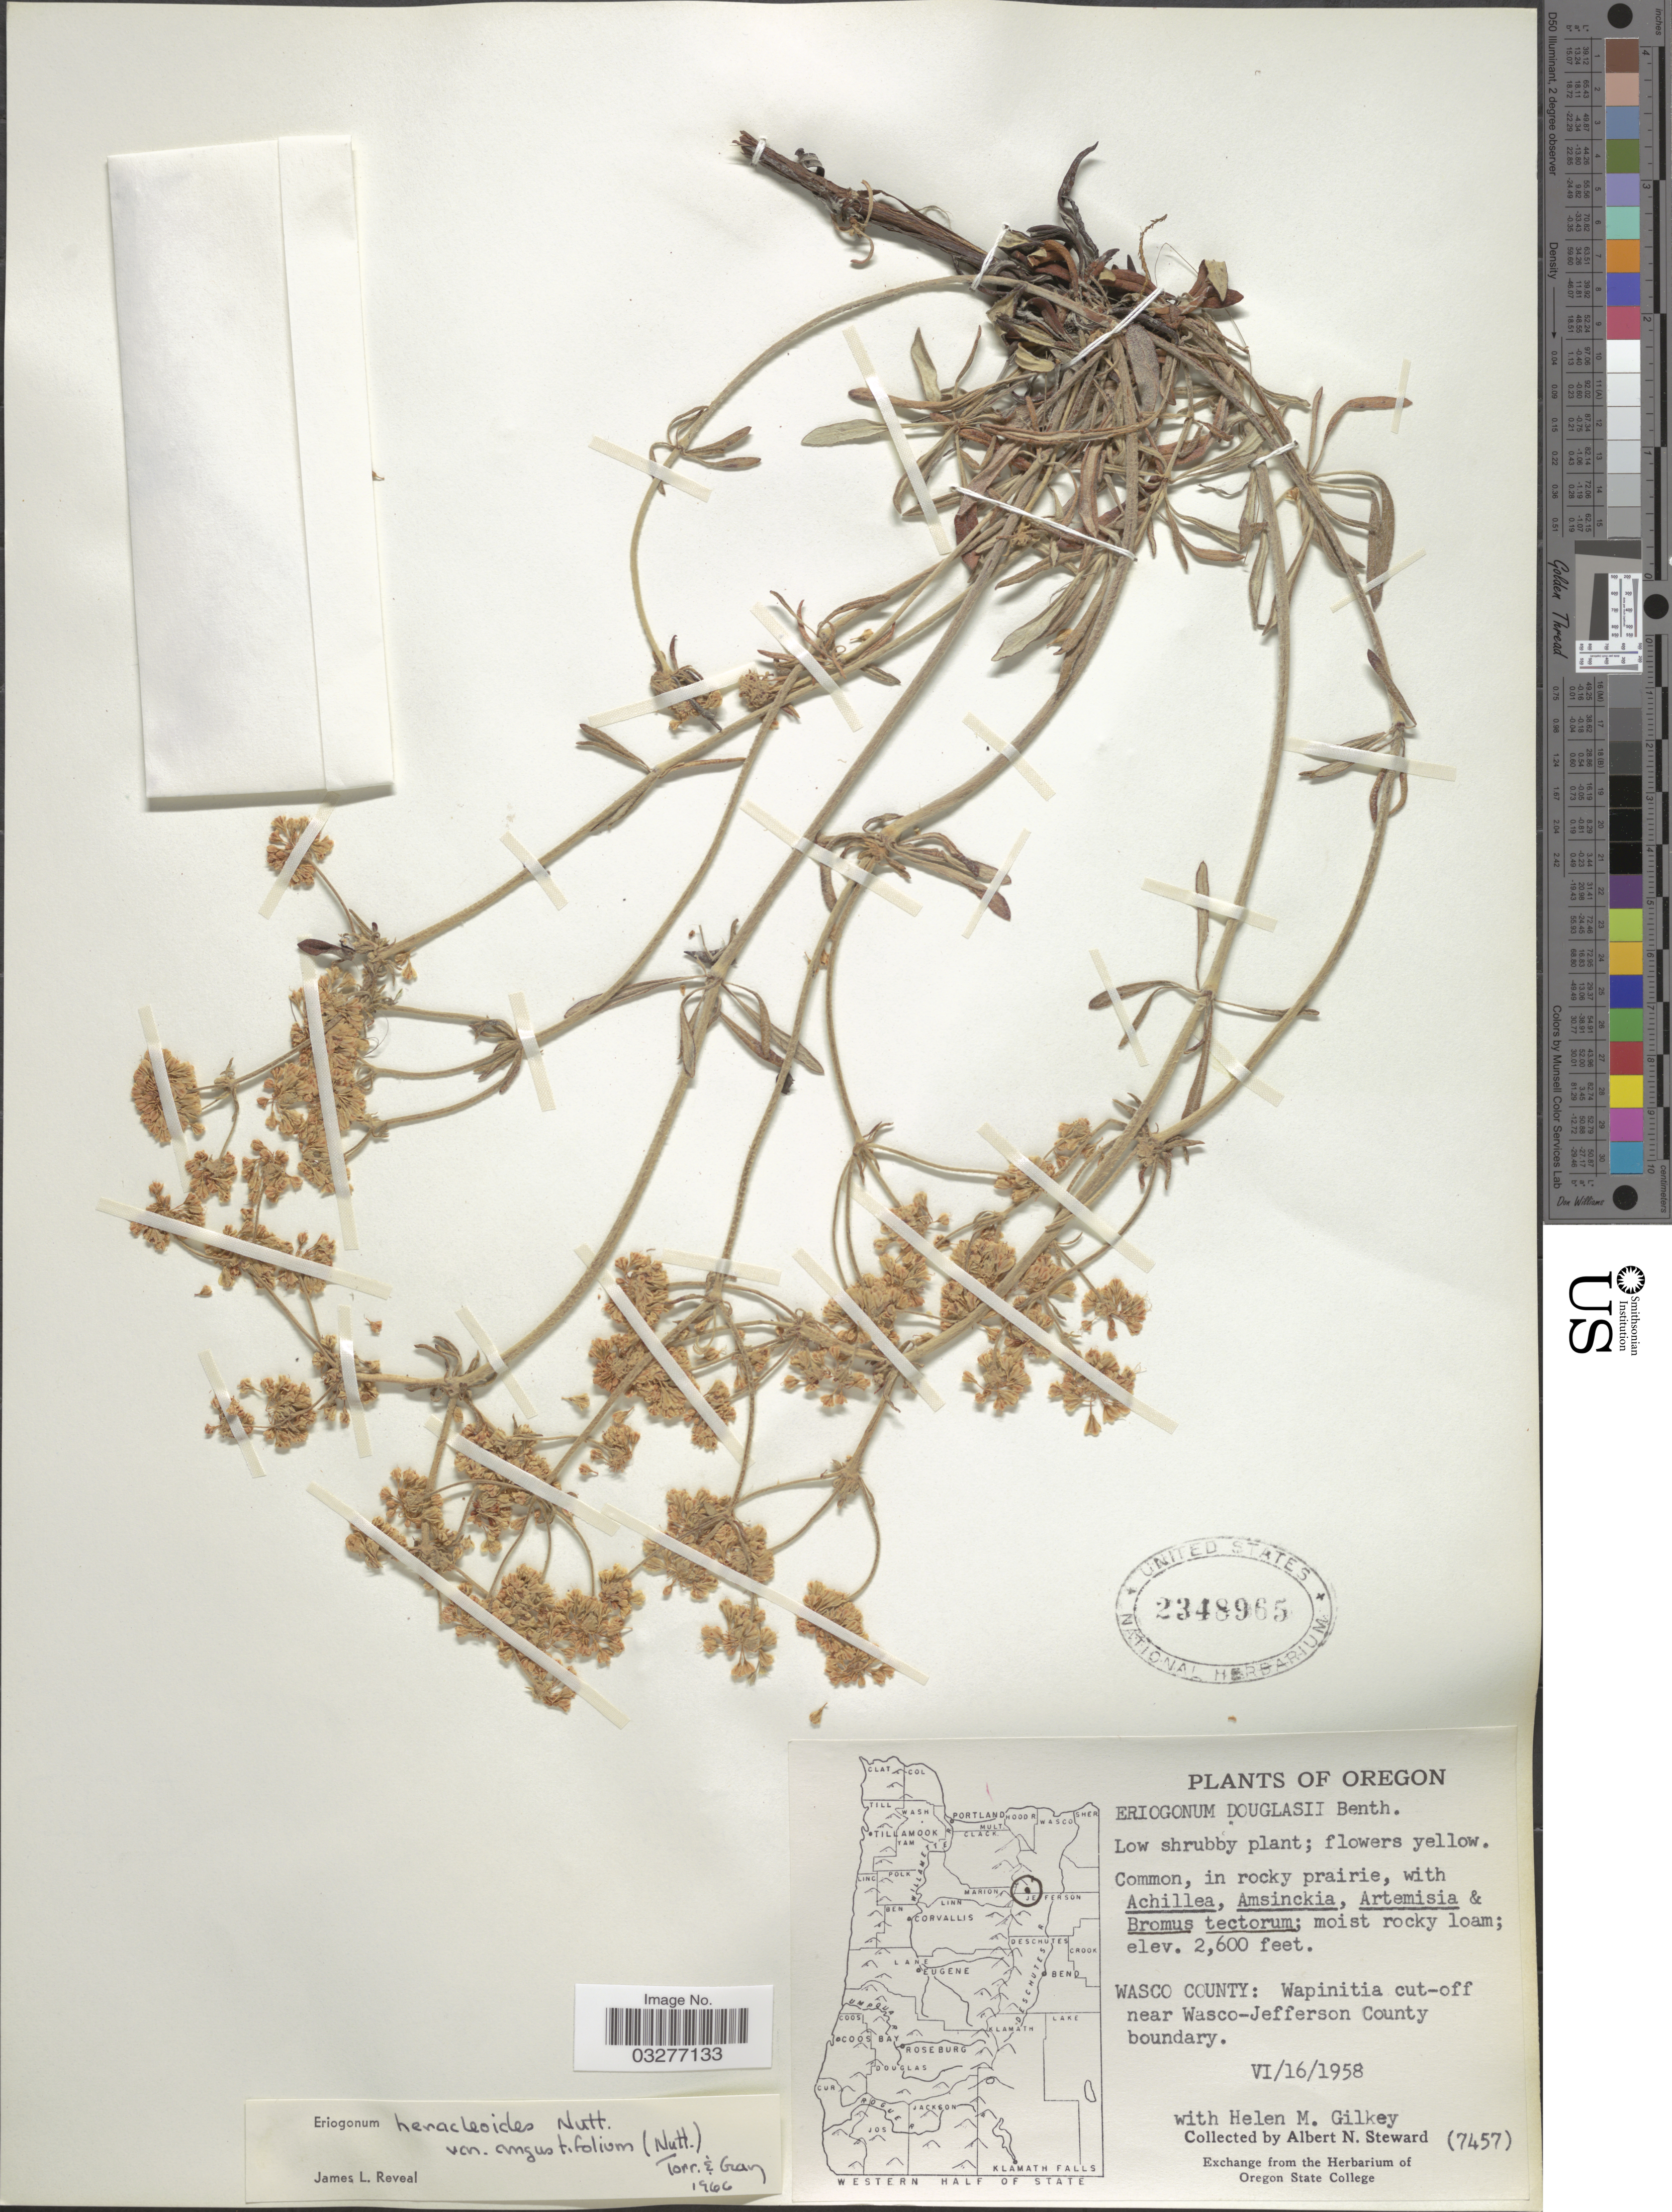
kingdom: Plantae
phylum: Tracheophyta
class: Magnoliopsida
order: Caryophyllales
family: Polygonaceae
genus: Eriogonum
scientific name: Eriogonum heracleoides var. heracleoides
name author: Nutt.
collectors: A. N. Steward & H. Gilkey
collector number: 7457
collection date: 1958-06-16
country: United States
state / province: Oregon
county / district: Wasco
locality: Wasco County: Wapinitia cut-off near Wasco-Jefferson County boundary.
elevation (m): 792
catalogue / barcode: US 2348965